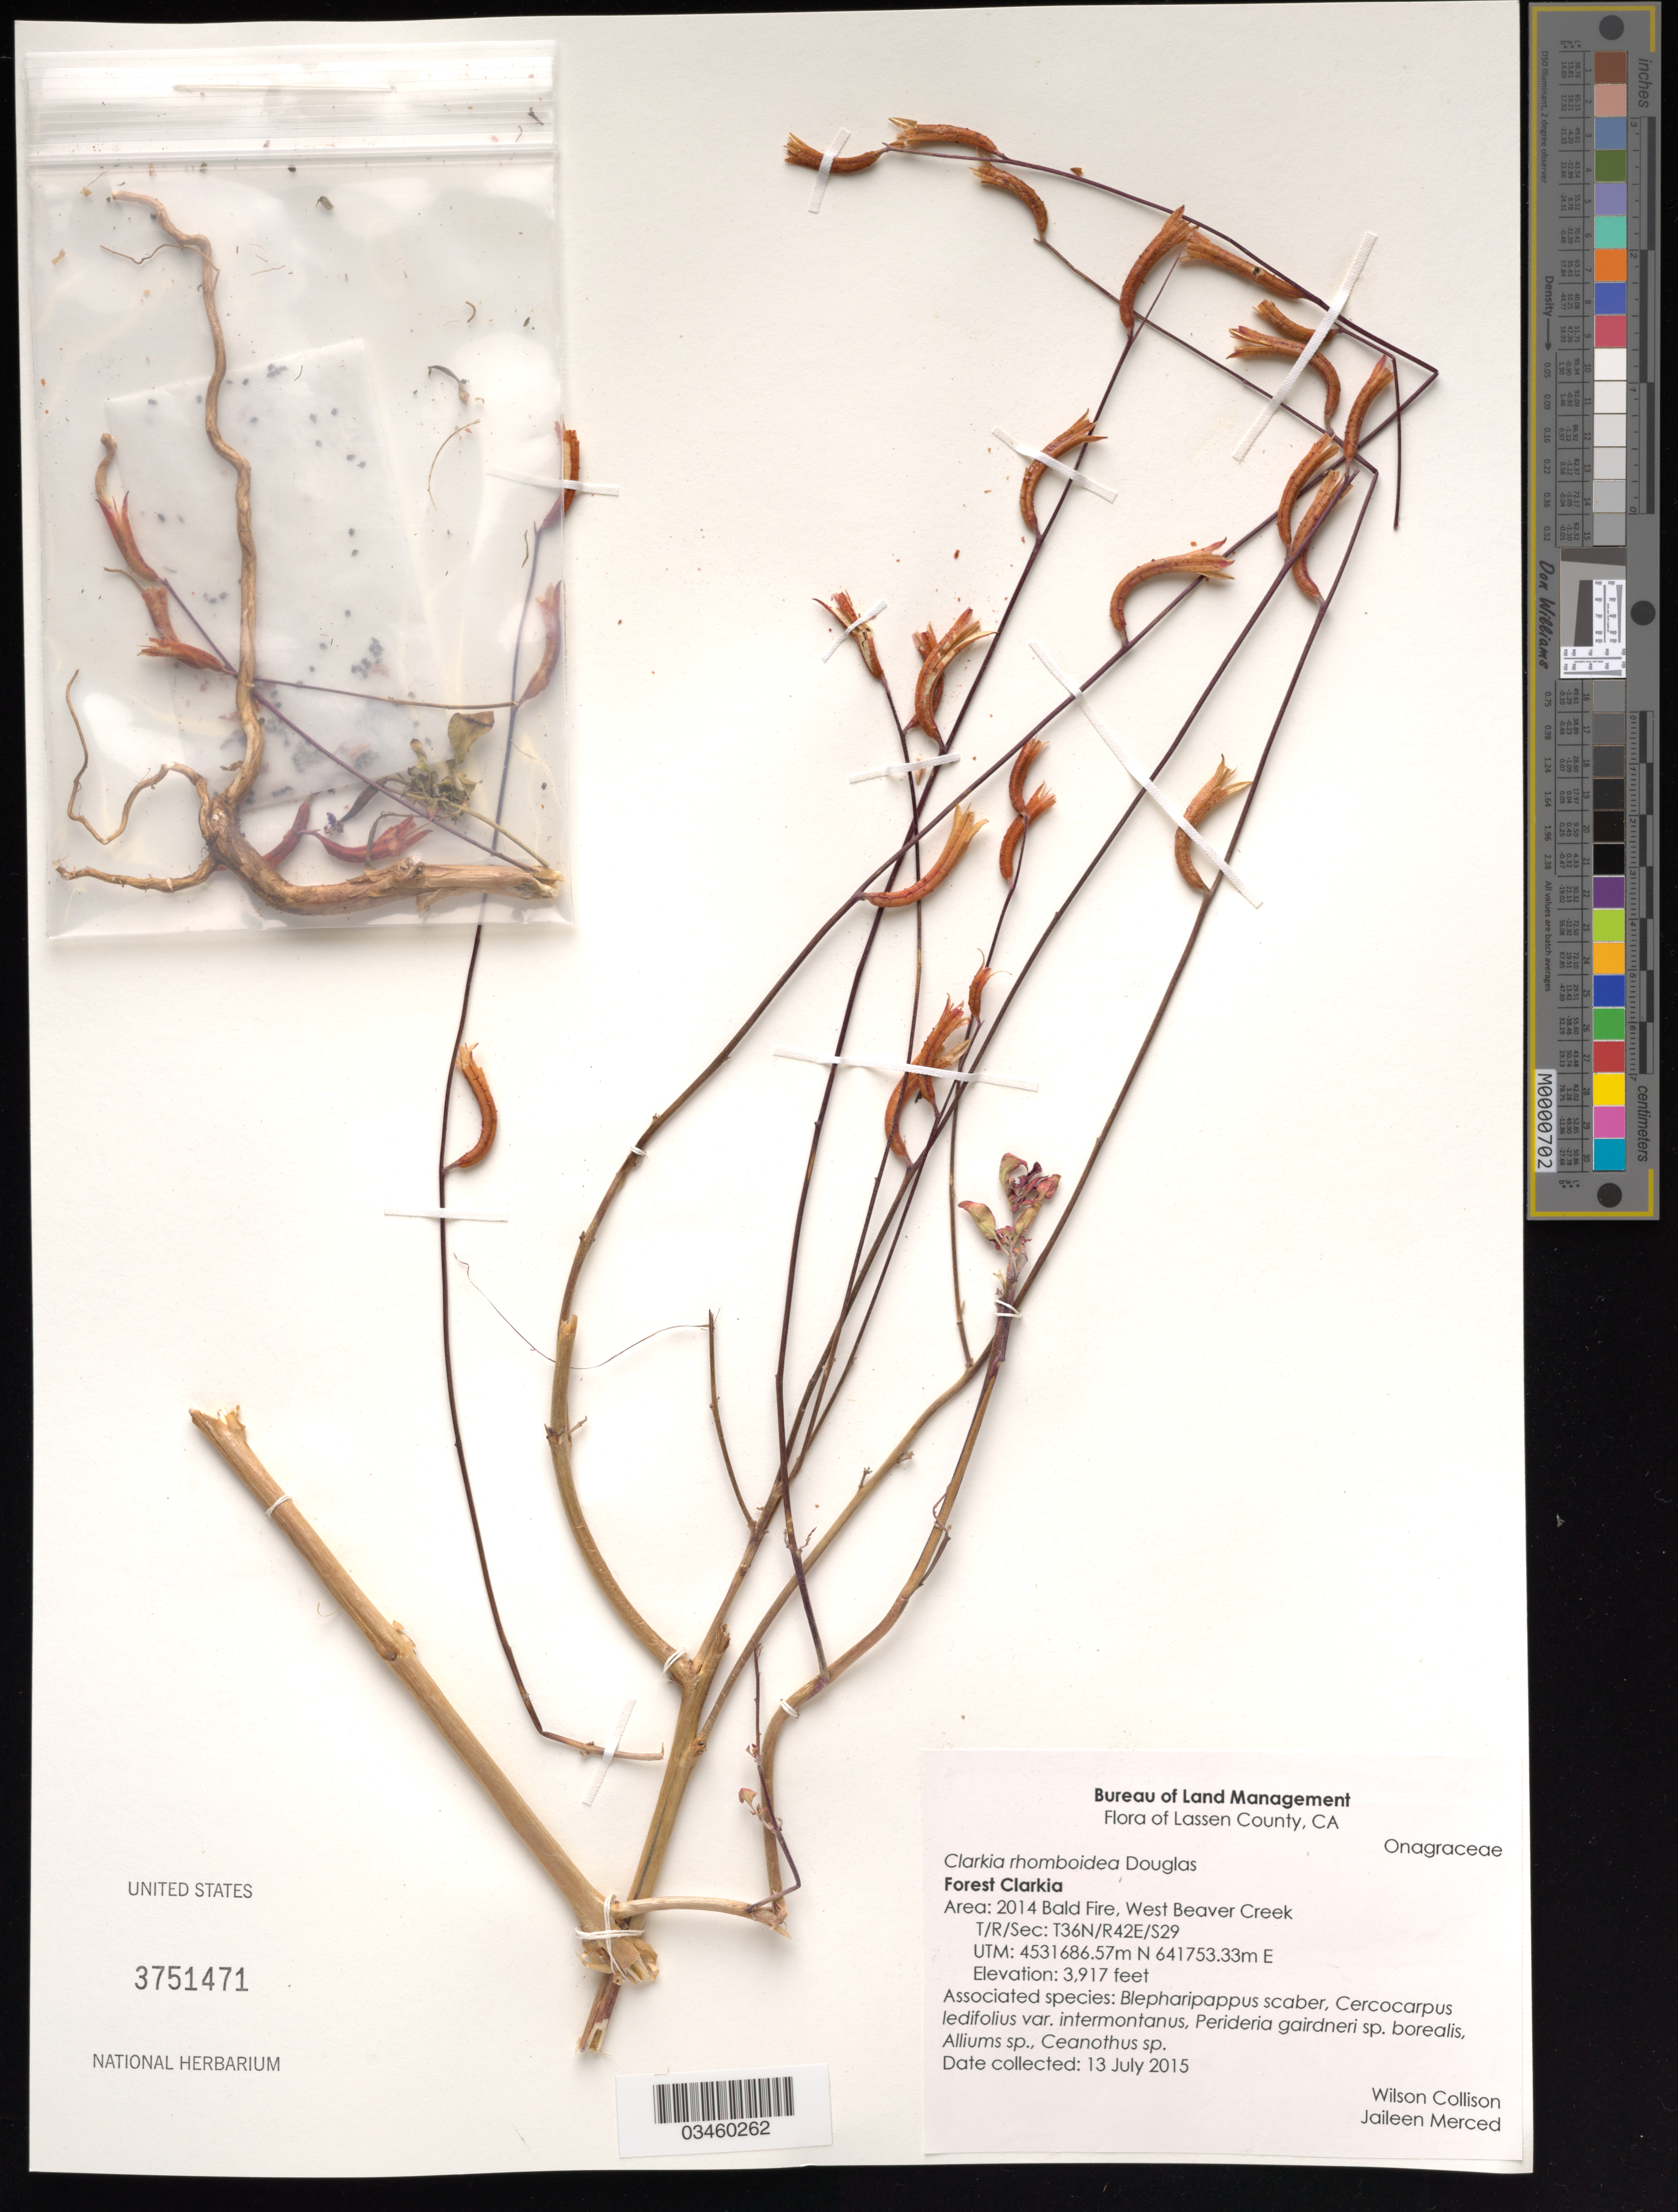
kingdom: Plantae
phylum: Tracheophyta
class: Magnoliopsida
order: Myrtales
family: Onagraceae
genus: Clarkia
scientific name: Clarkia rhomboidea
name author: Douglas ex Hook.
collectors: W. Collison & J. Merced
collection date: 2015-07-13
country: United States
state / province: California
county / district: Lassen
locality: Area: 2014 Bald Fire, West Beaver Creek. T36N R42E S 29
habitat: With Alliums sp., Ceanothus sp., Blepharipappus scaber, ect.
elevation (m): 1194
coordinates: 4531686.57 m N, 641753.33 m E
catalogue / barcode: US 3751471